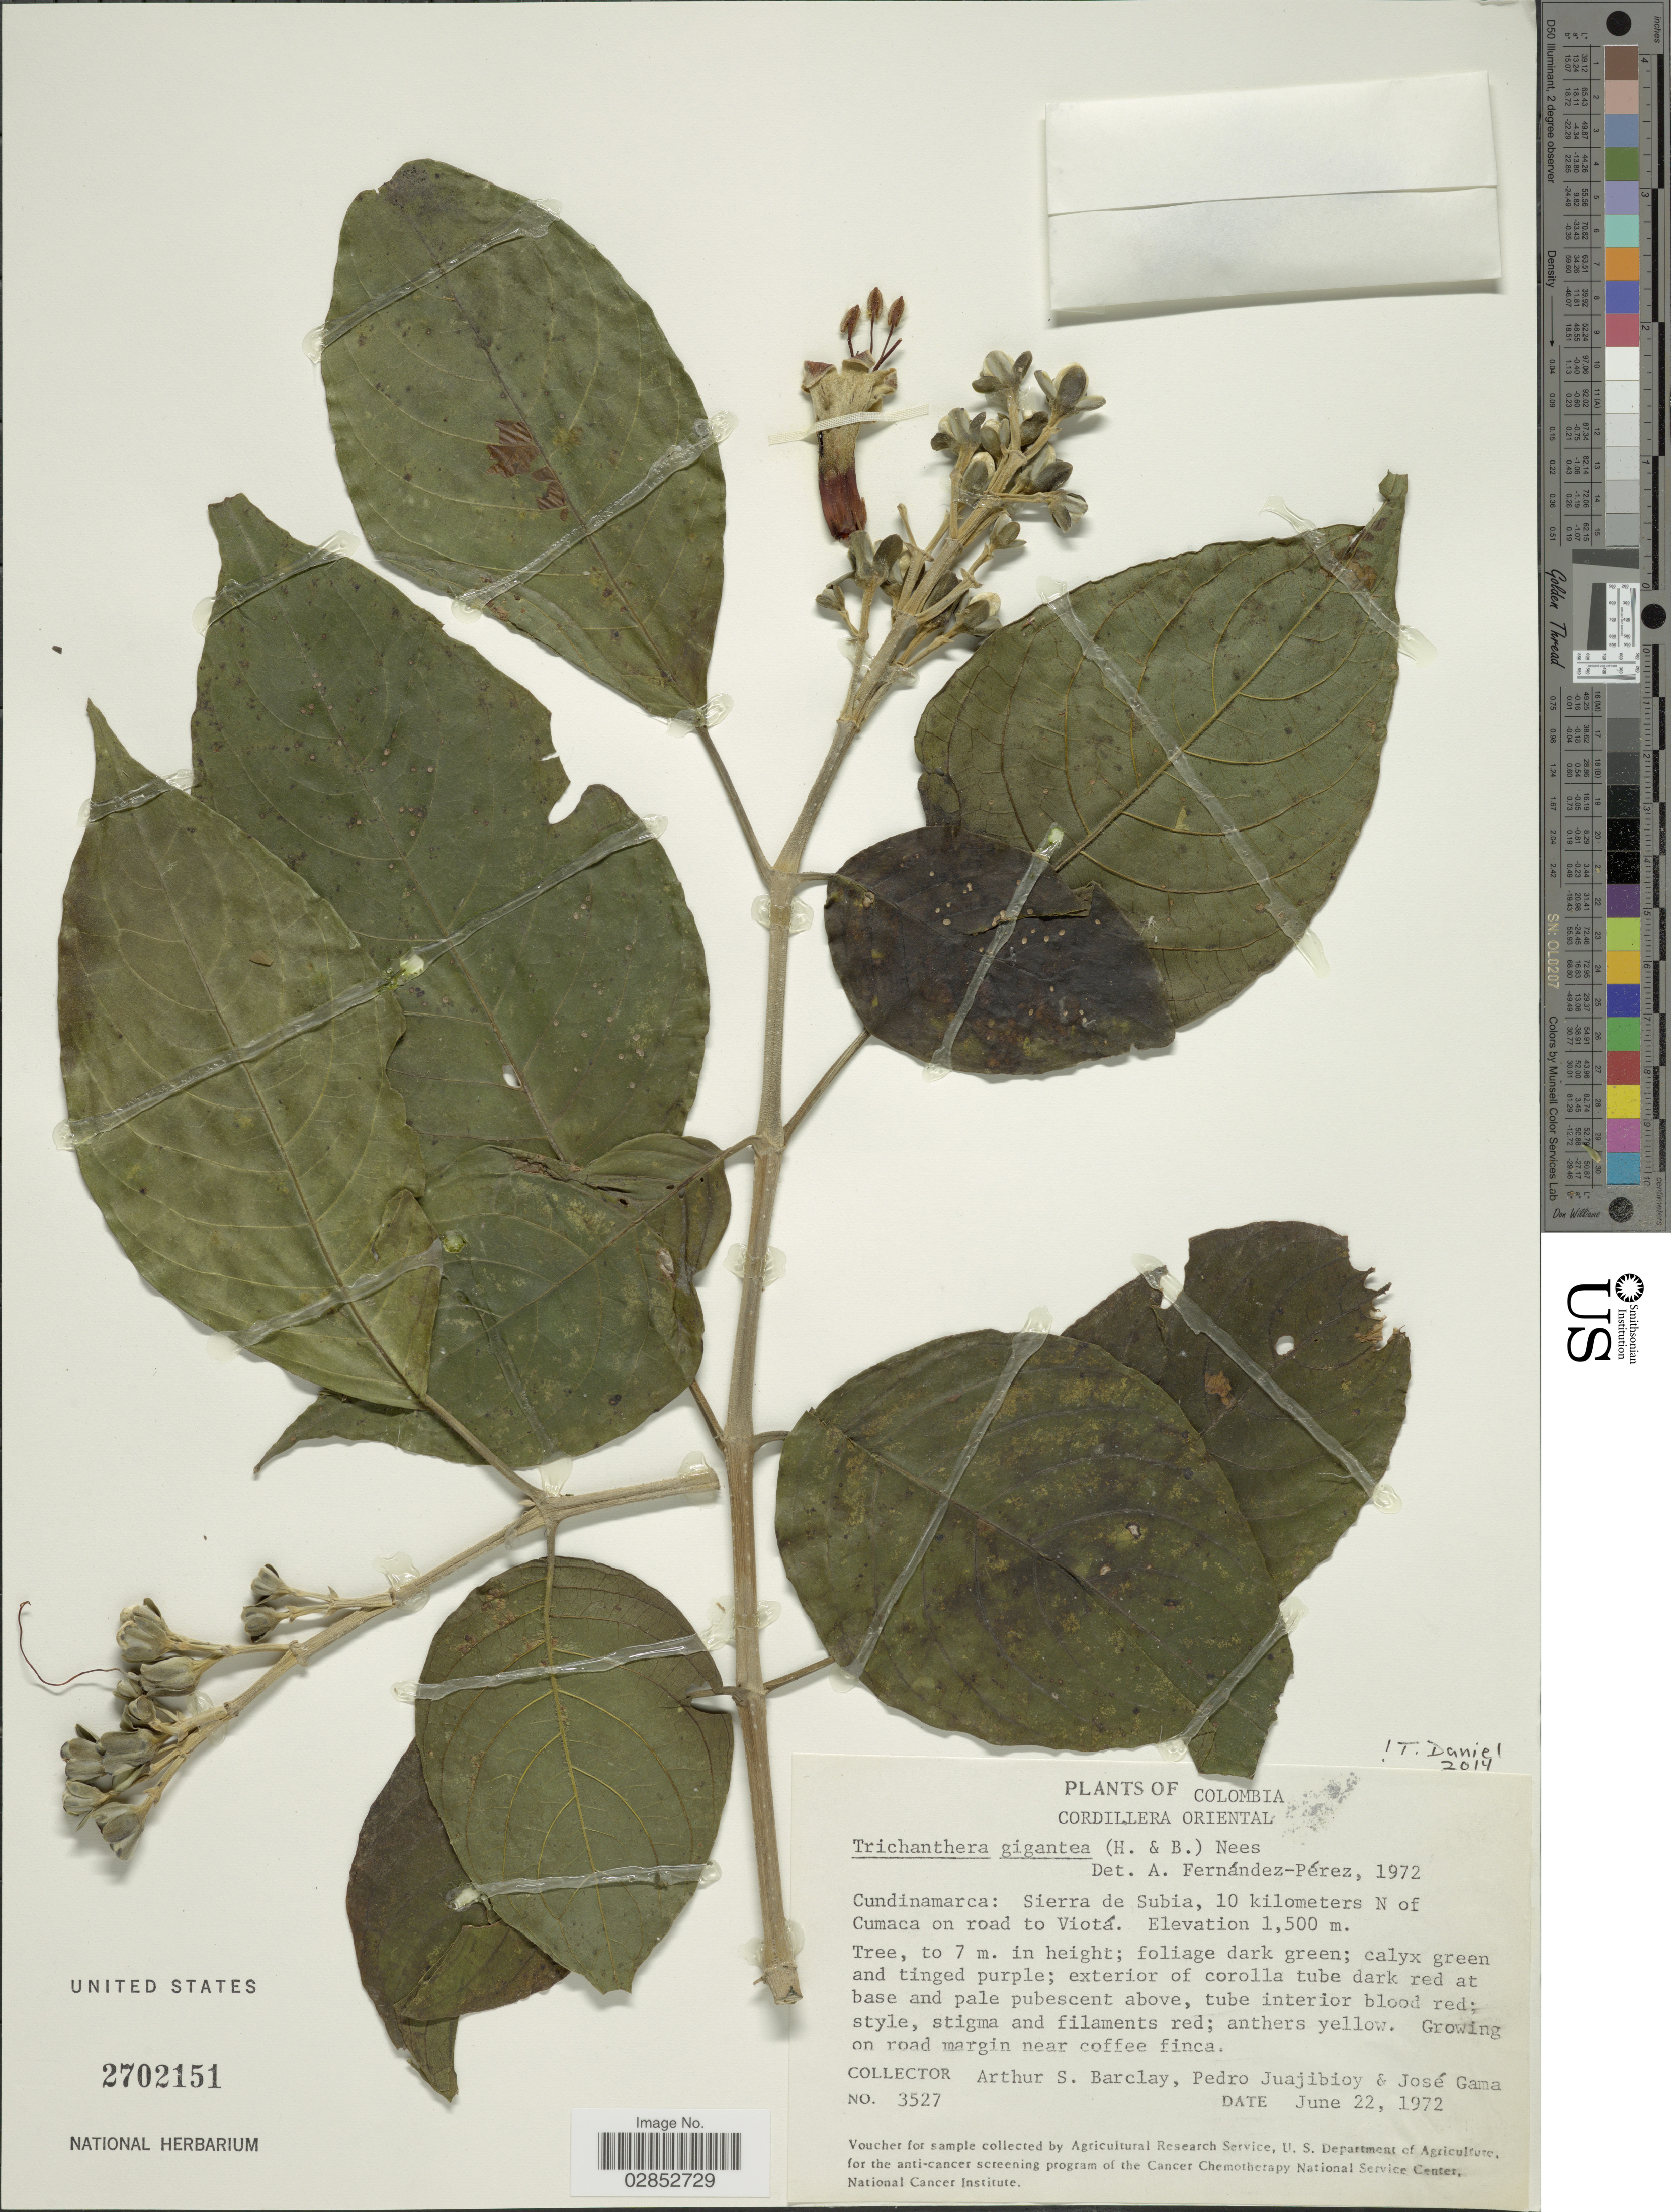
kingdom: Plantae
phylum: Tracheophyta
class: Magnoliopsida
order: Lamiales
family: Acanthaceae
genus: Trichanthera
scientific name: Trichanthera gigantea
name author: (Bonpl.) Nees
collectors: A. S. Barclay, P. Juajibioy & J. Gama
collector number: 3527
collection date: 1972-06-22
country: Colombia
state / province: Cundinamarca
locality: Cordillera Oriental. Sierra de Subia, 10 kilometers N of Cumaca on road to Viotá.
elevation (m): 1500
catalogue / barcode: US 2702151